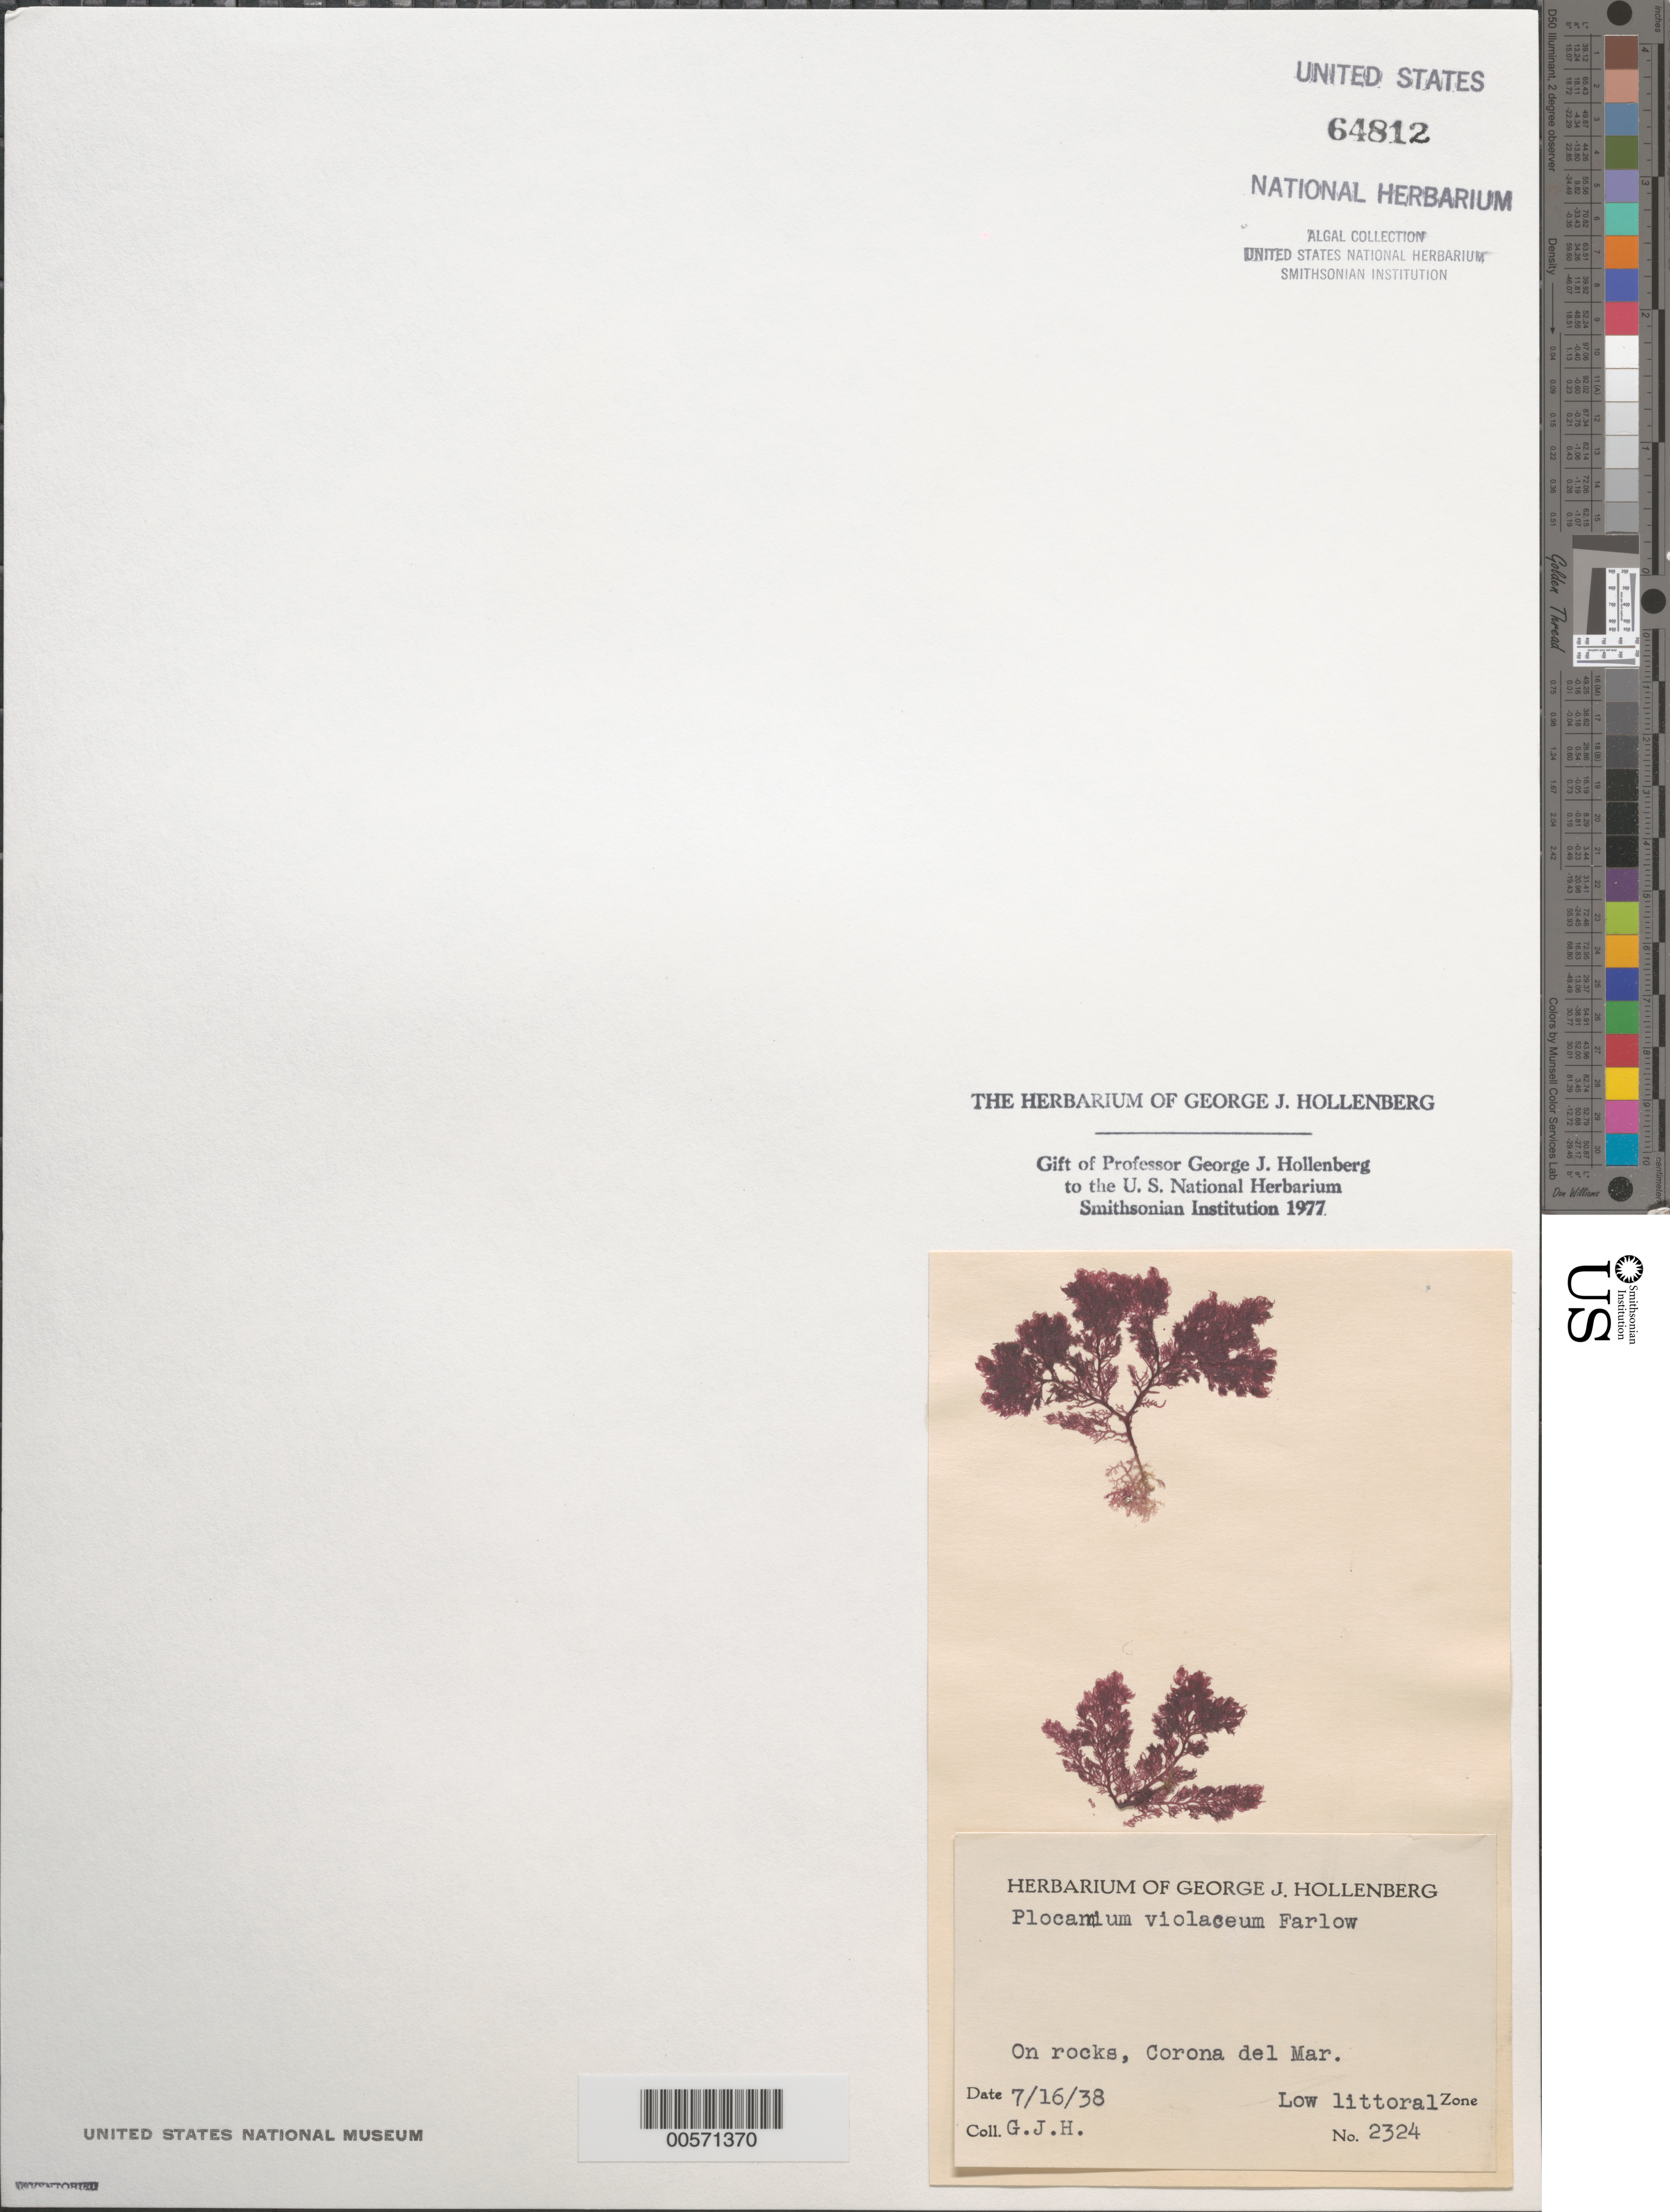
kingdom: Plantae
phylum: Rhodophyta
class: Florideophyceae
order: Plocamiales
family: Plocamiaceae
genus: Plocamium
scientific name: Plocamium violaceum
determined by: Hollenberg, George J.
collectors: G. Hollenberg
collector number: GJH 2324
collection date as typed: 16 Jul 1938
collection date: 1938-07-16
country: United States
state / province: California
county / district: Orange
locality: Corona del Mar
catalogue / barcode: US 64812